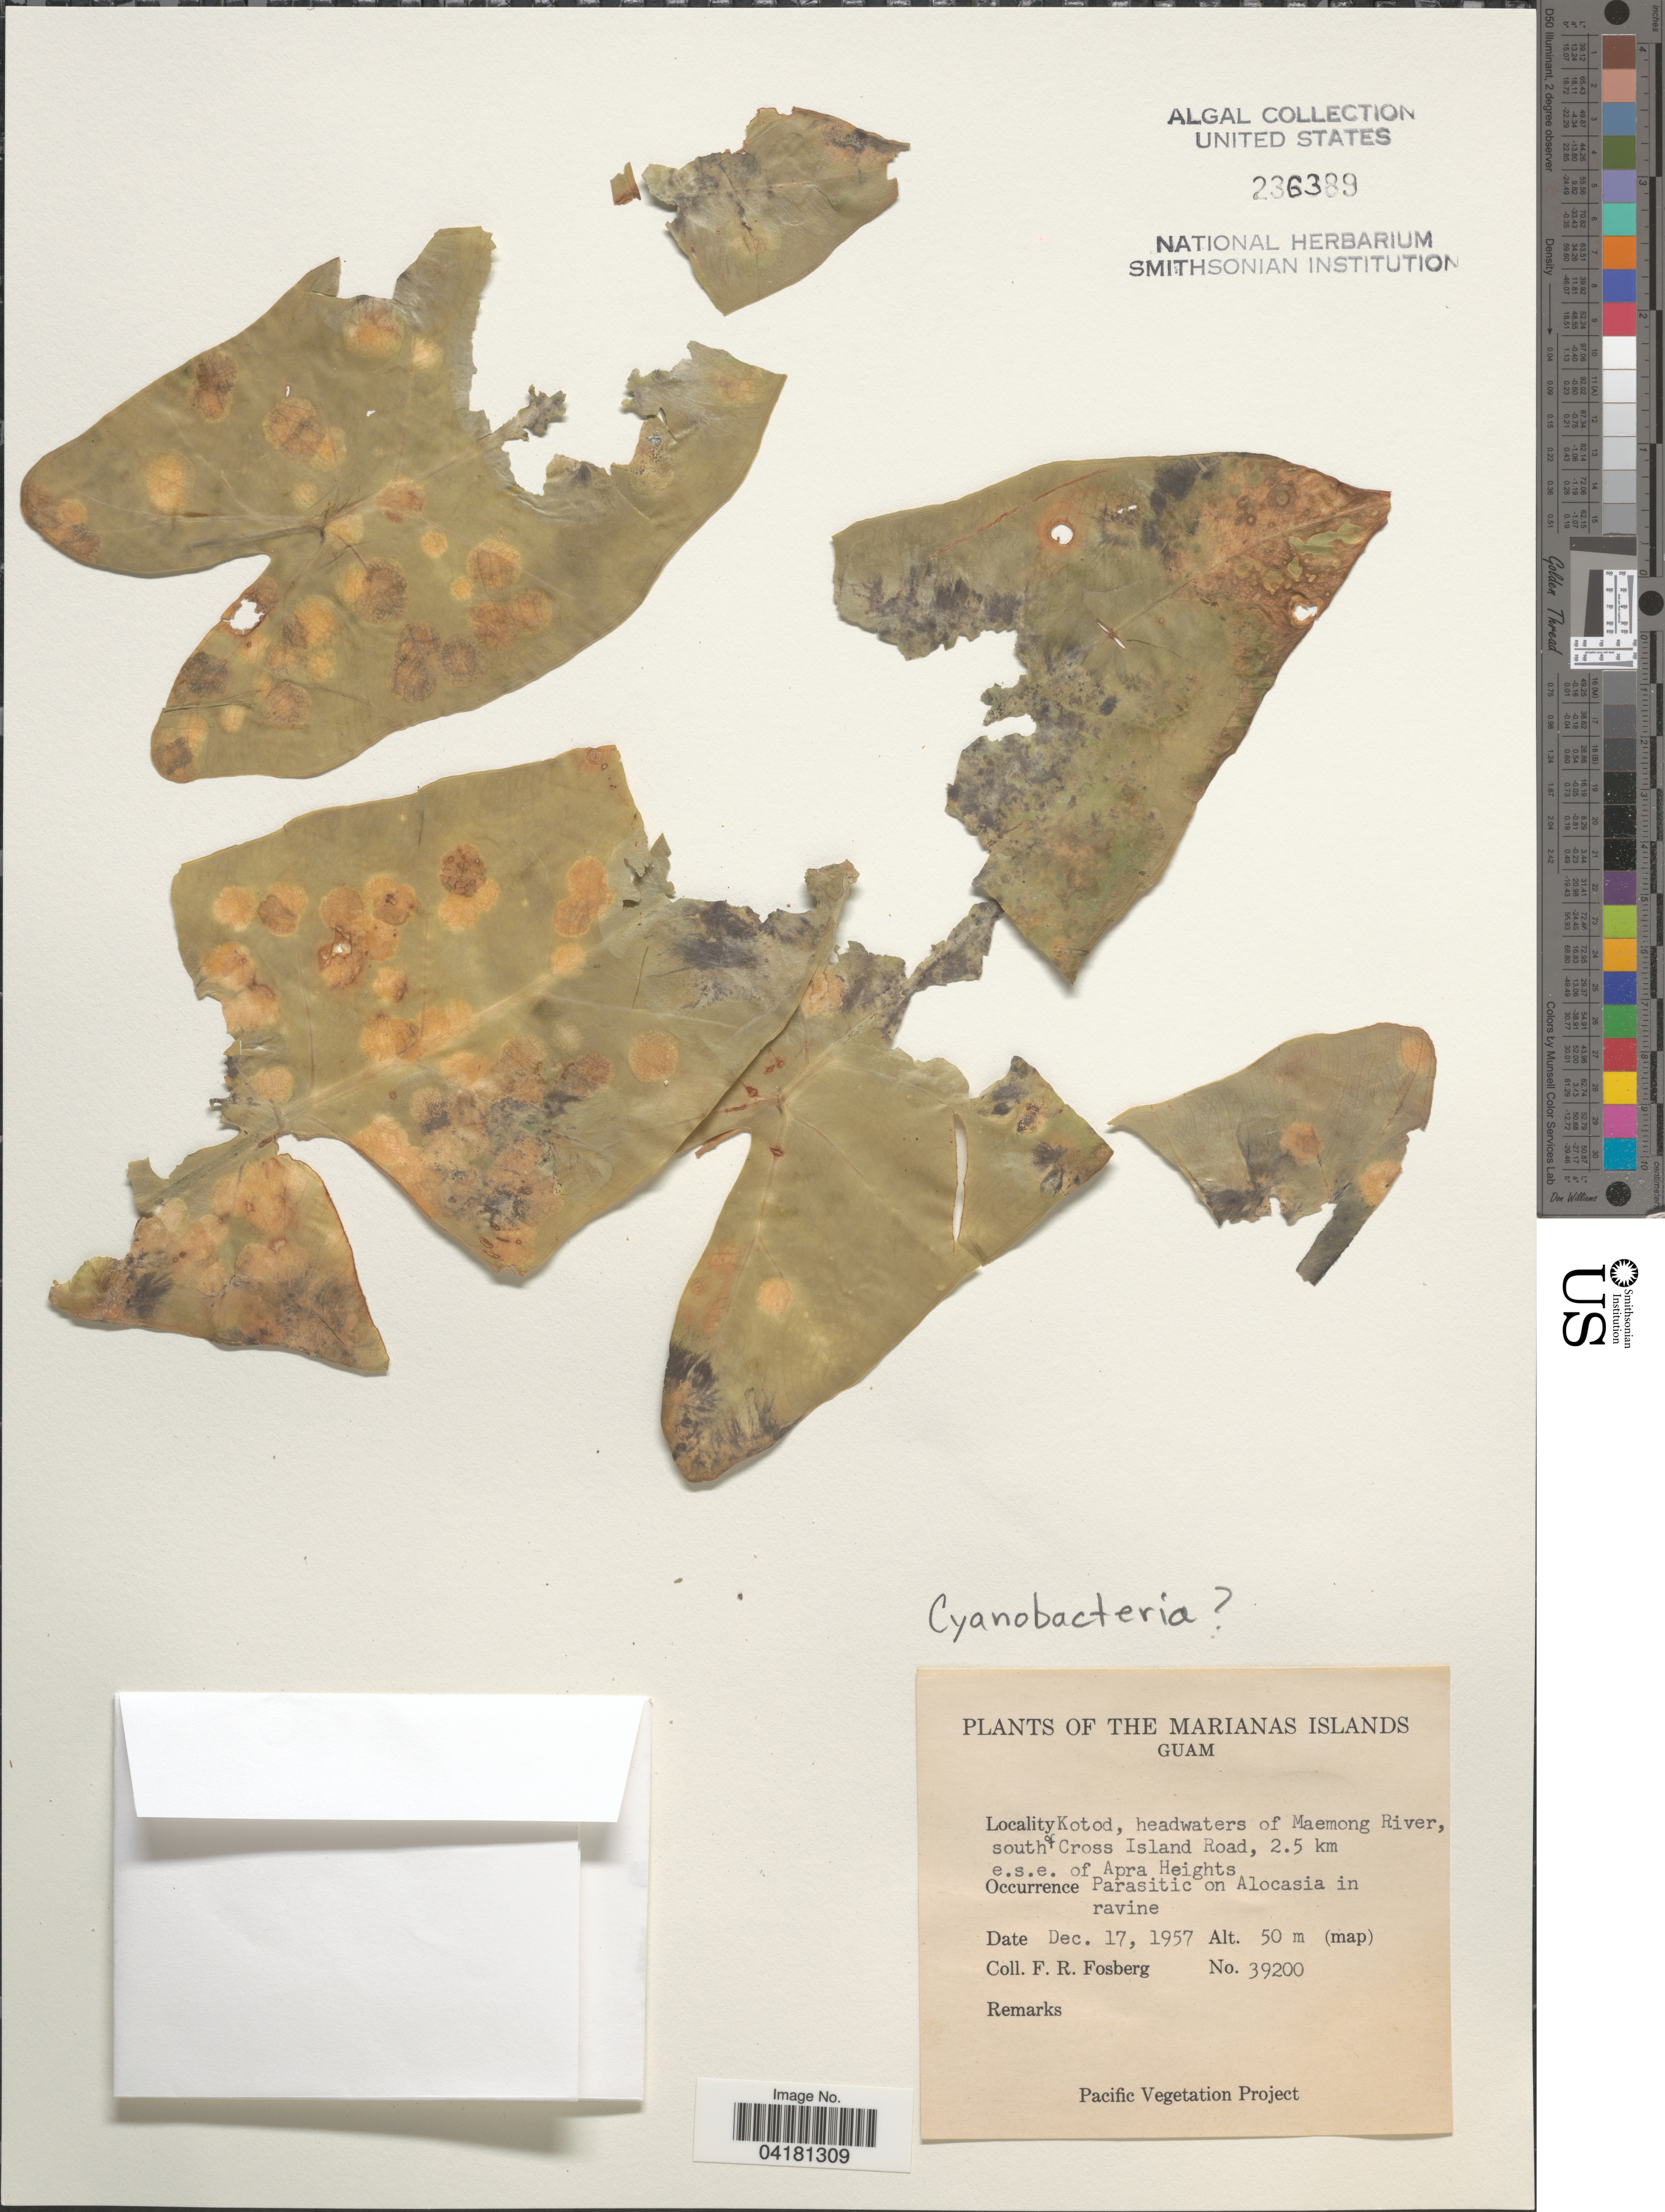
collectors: F. R. Fosberg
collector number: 39200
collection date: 1957-12-17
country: Guam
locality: Marianas Islands. Kotod, headwaters of Maemong River, south of Cross Island Road, 2.5 km e.s.e. of Apra Heights.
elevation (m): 50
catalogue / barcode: US 236389